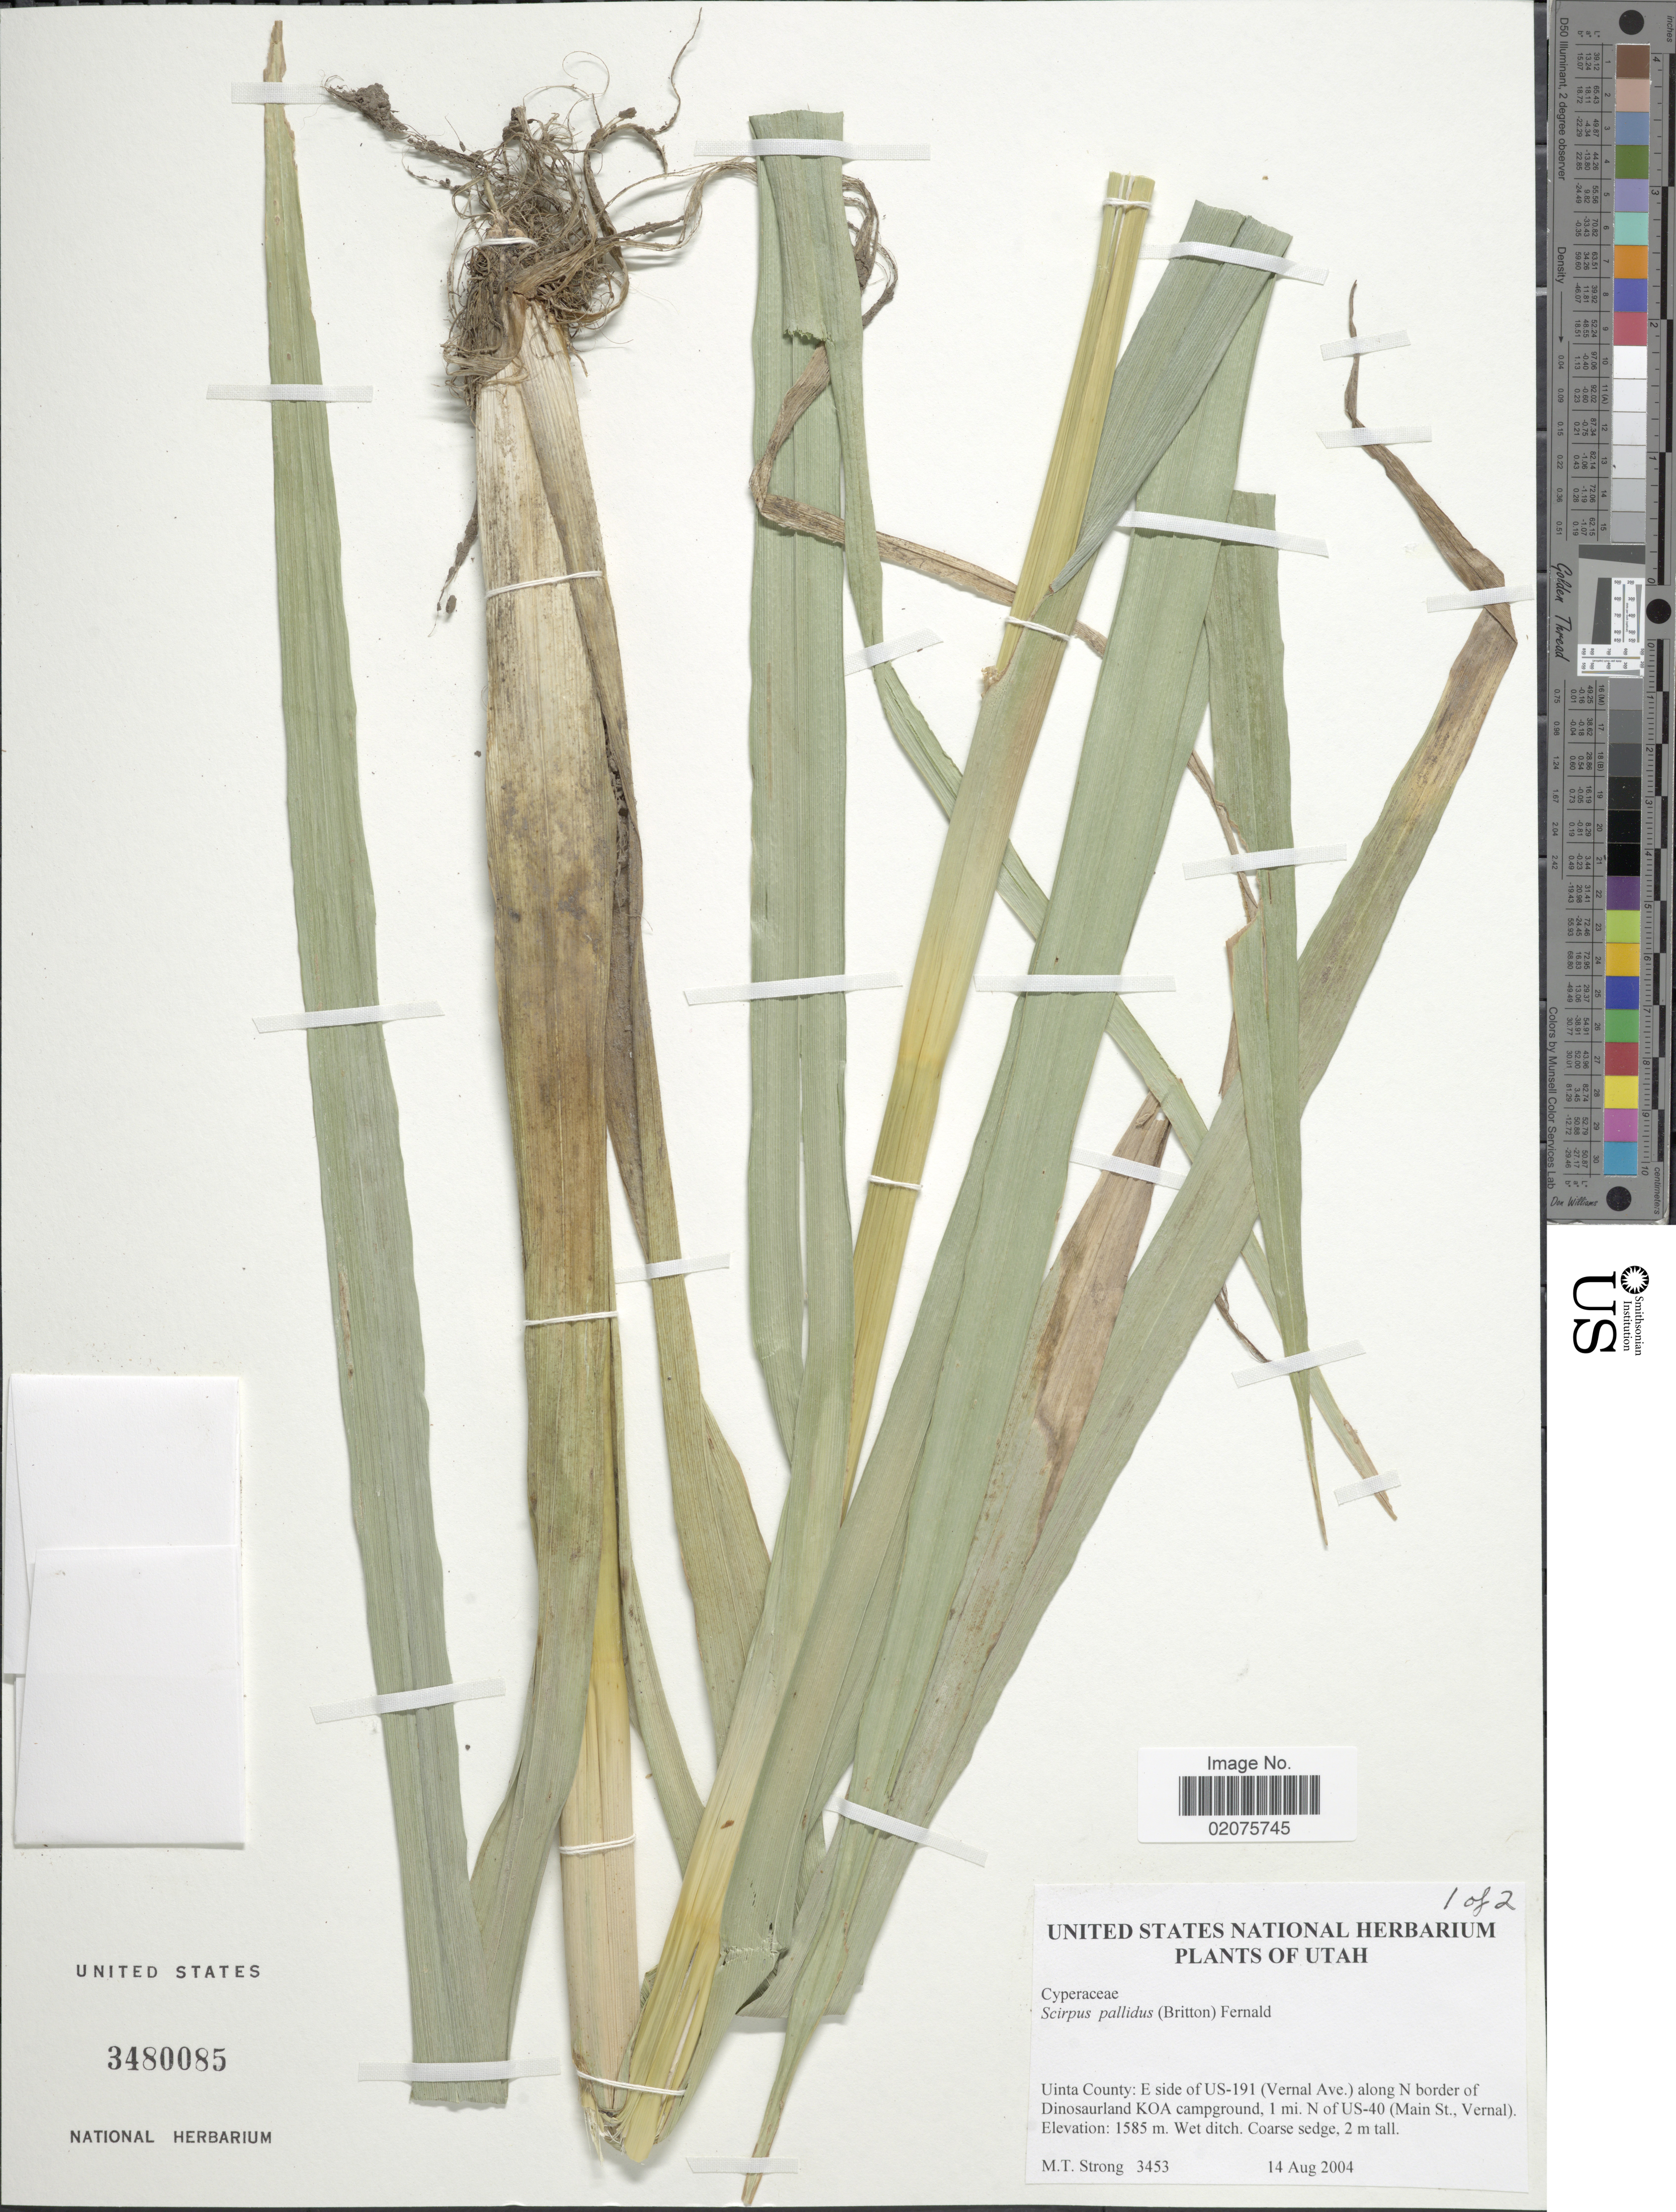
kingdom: Plantae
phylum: Tracheophyta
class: Liliopsida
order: Poales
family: Cyperaceae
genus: Scirpus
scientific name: Scirpus pallidus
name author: (Britton) Fernald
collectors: M. T. Strong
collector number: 3453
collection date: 2004-08-14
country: United States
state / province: Utah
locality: Uinta County: E side of US-191 (Vernal Ave), along N border of Dinosaurland KOA campground, 1 mi. N of US-40 (Main st., Vernal).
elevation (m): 1585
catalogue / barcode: US 3480085